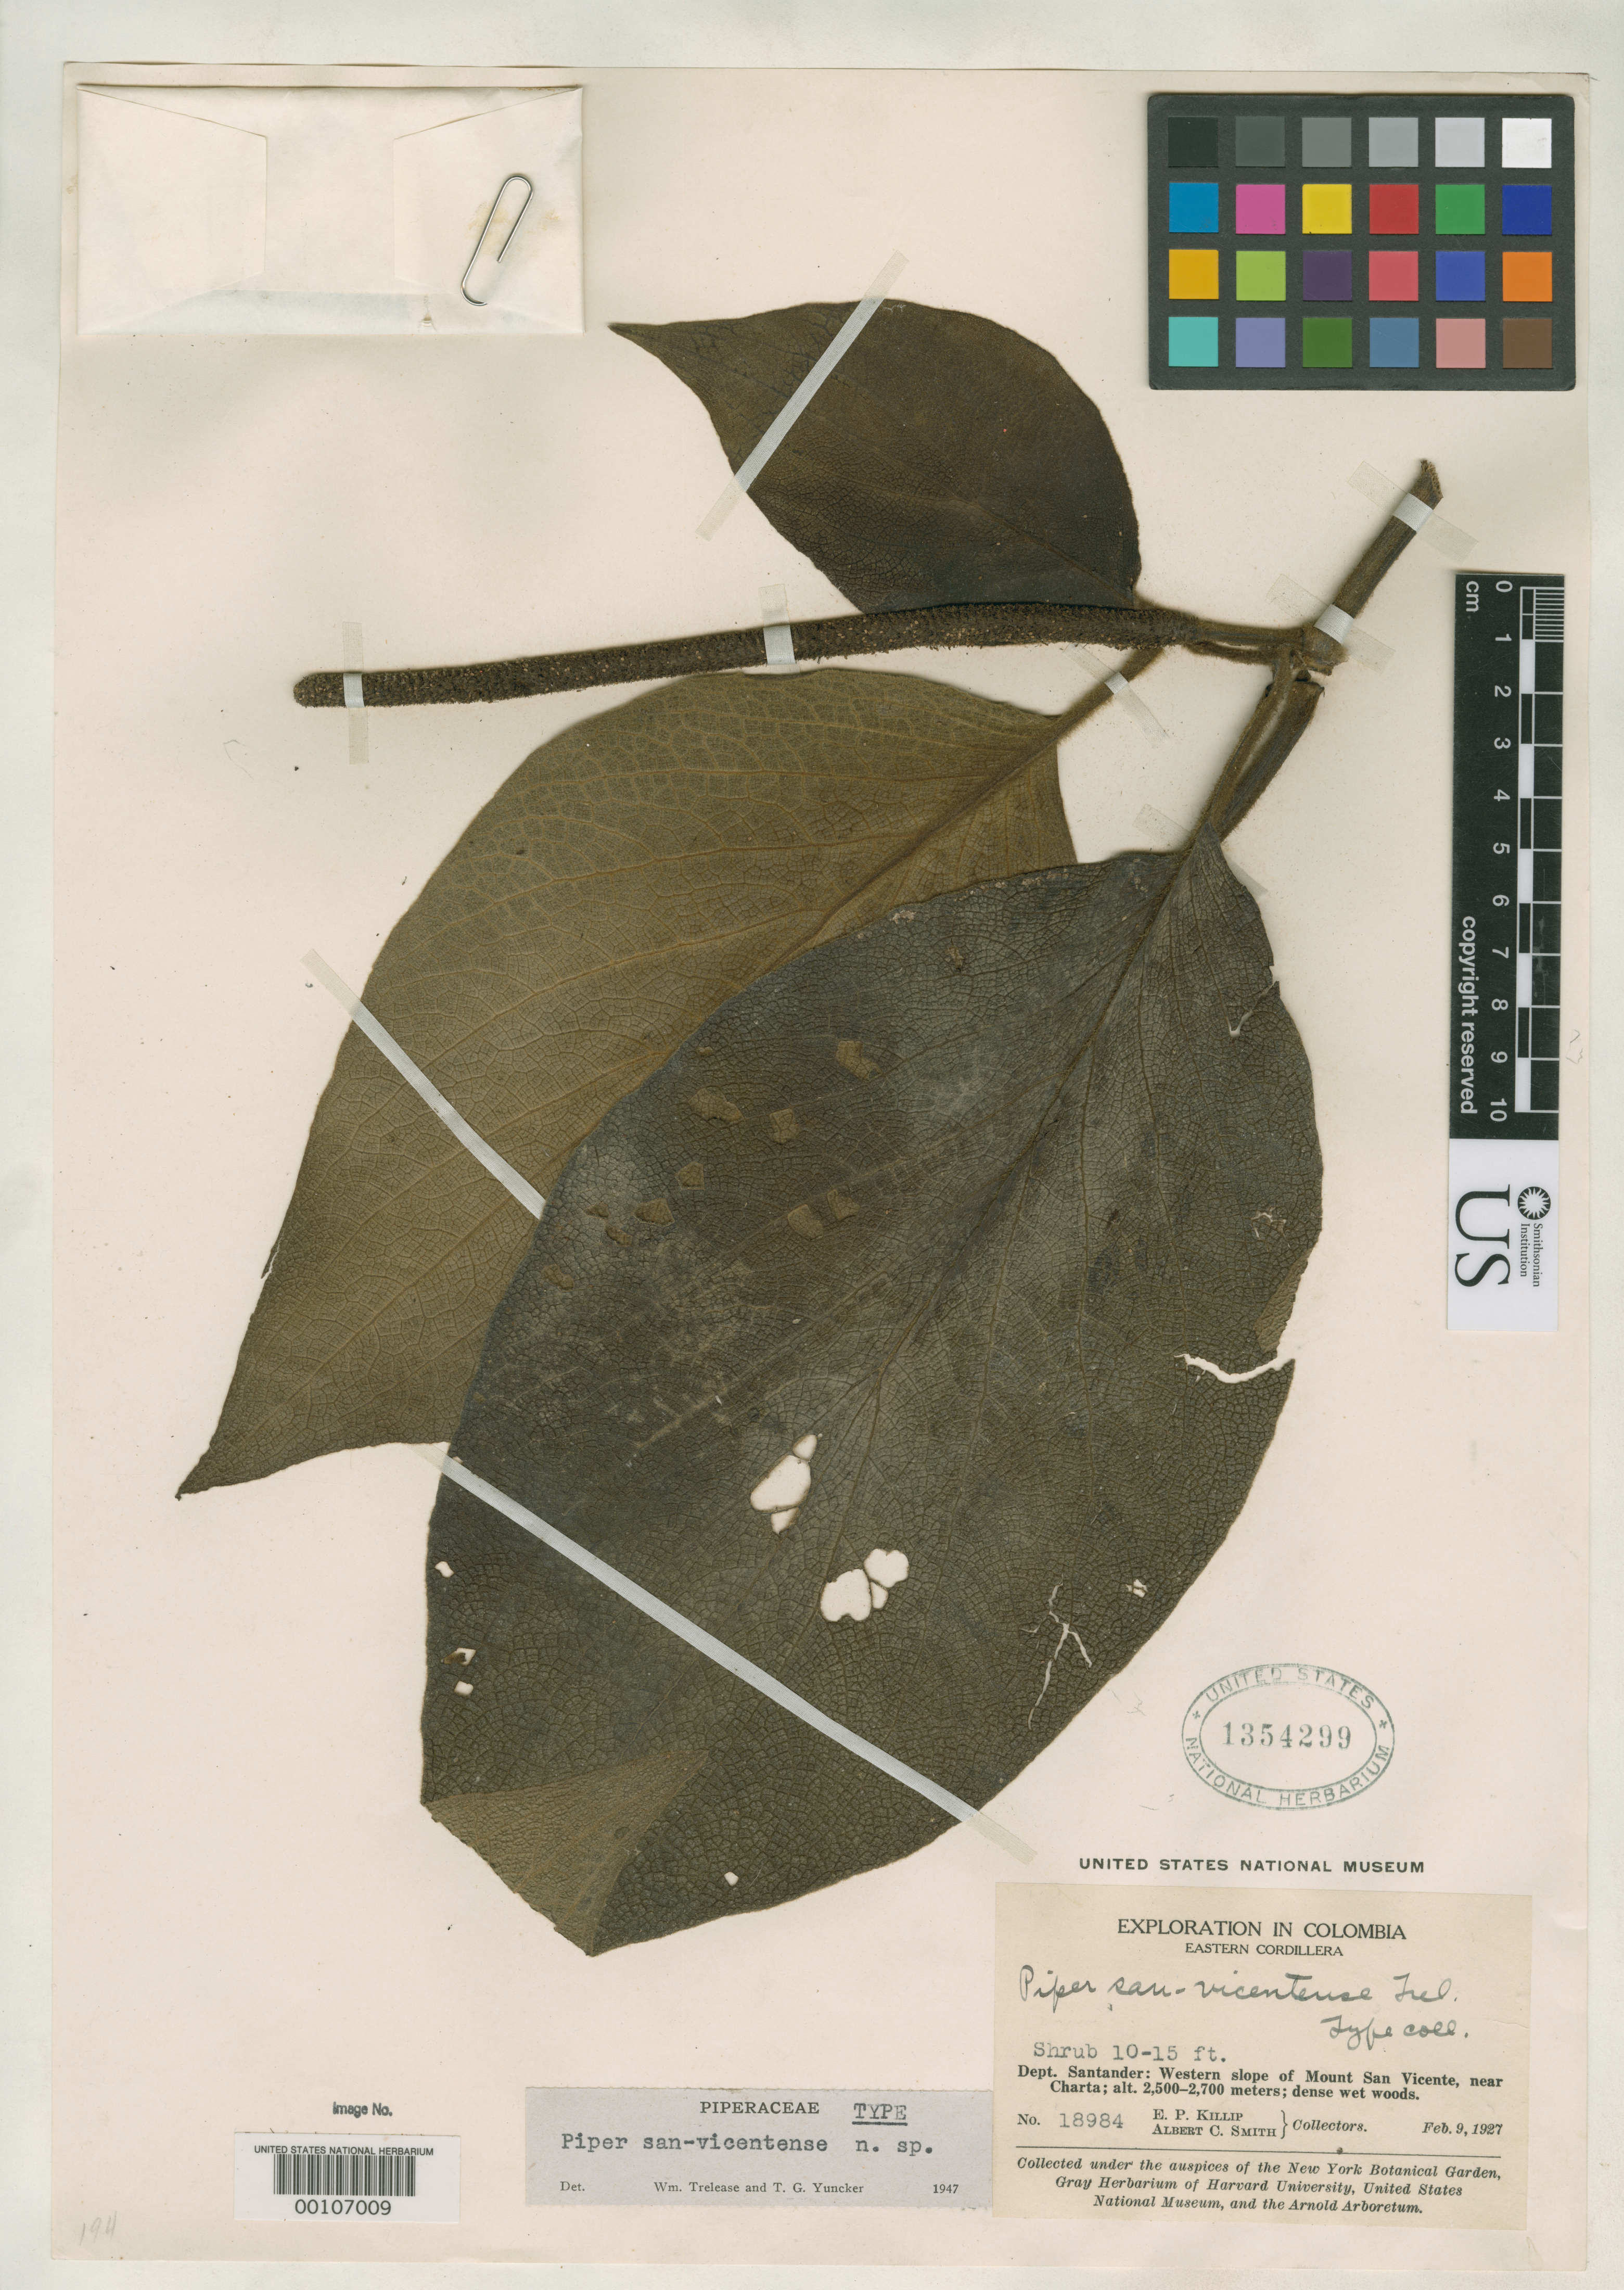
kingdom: Plantae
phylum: Tracheophyta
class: Magnoliopsida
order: Piperales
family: Piperaceae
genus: Piper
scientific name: Piper san-vicentense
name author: Trel. & Yunck.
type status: Holotype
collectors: E. P. Killip & A. C. Smith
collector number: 18984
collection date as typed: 09 Feb 1927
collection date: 1927-02-09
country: Colombia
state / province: Santander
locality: Mt. San Vicente, near Charta.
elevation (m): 2500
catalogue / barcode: US 1354299